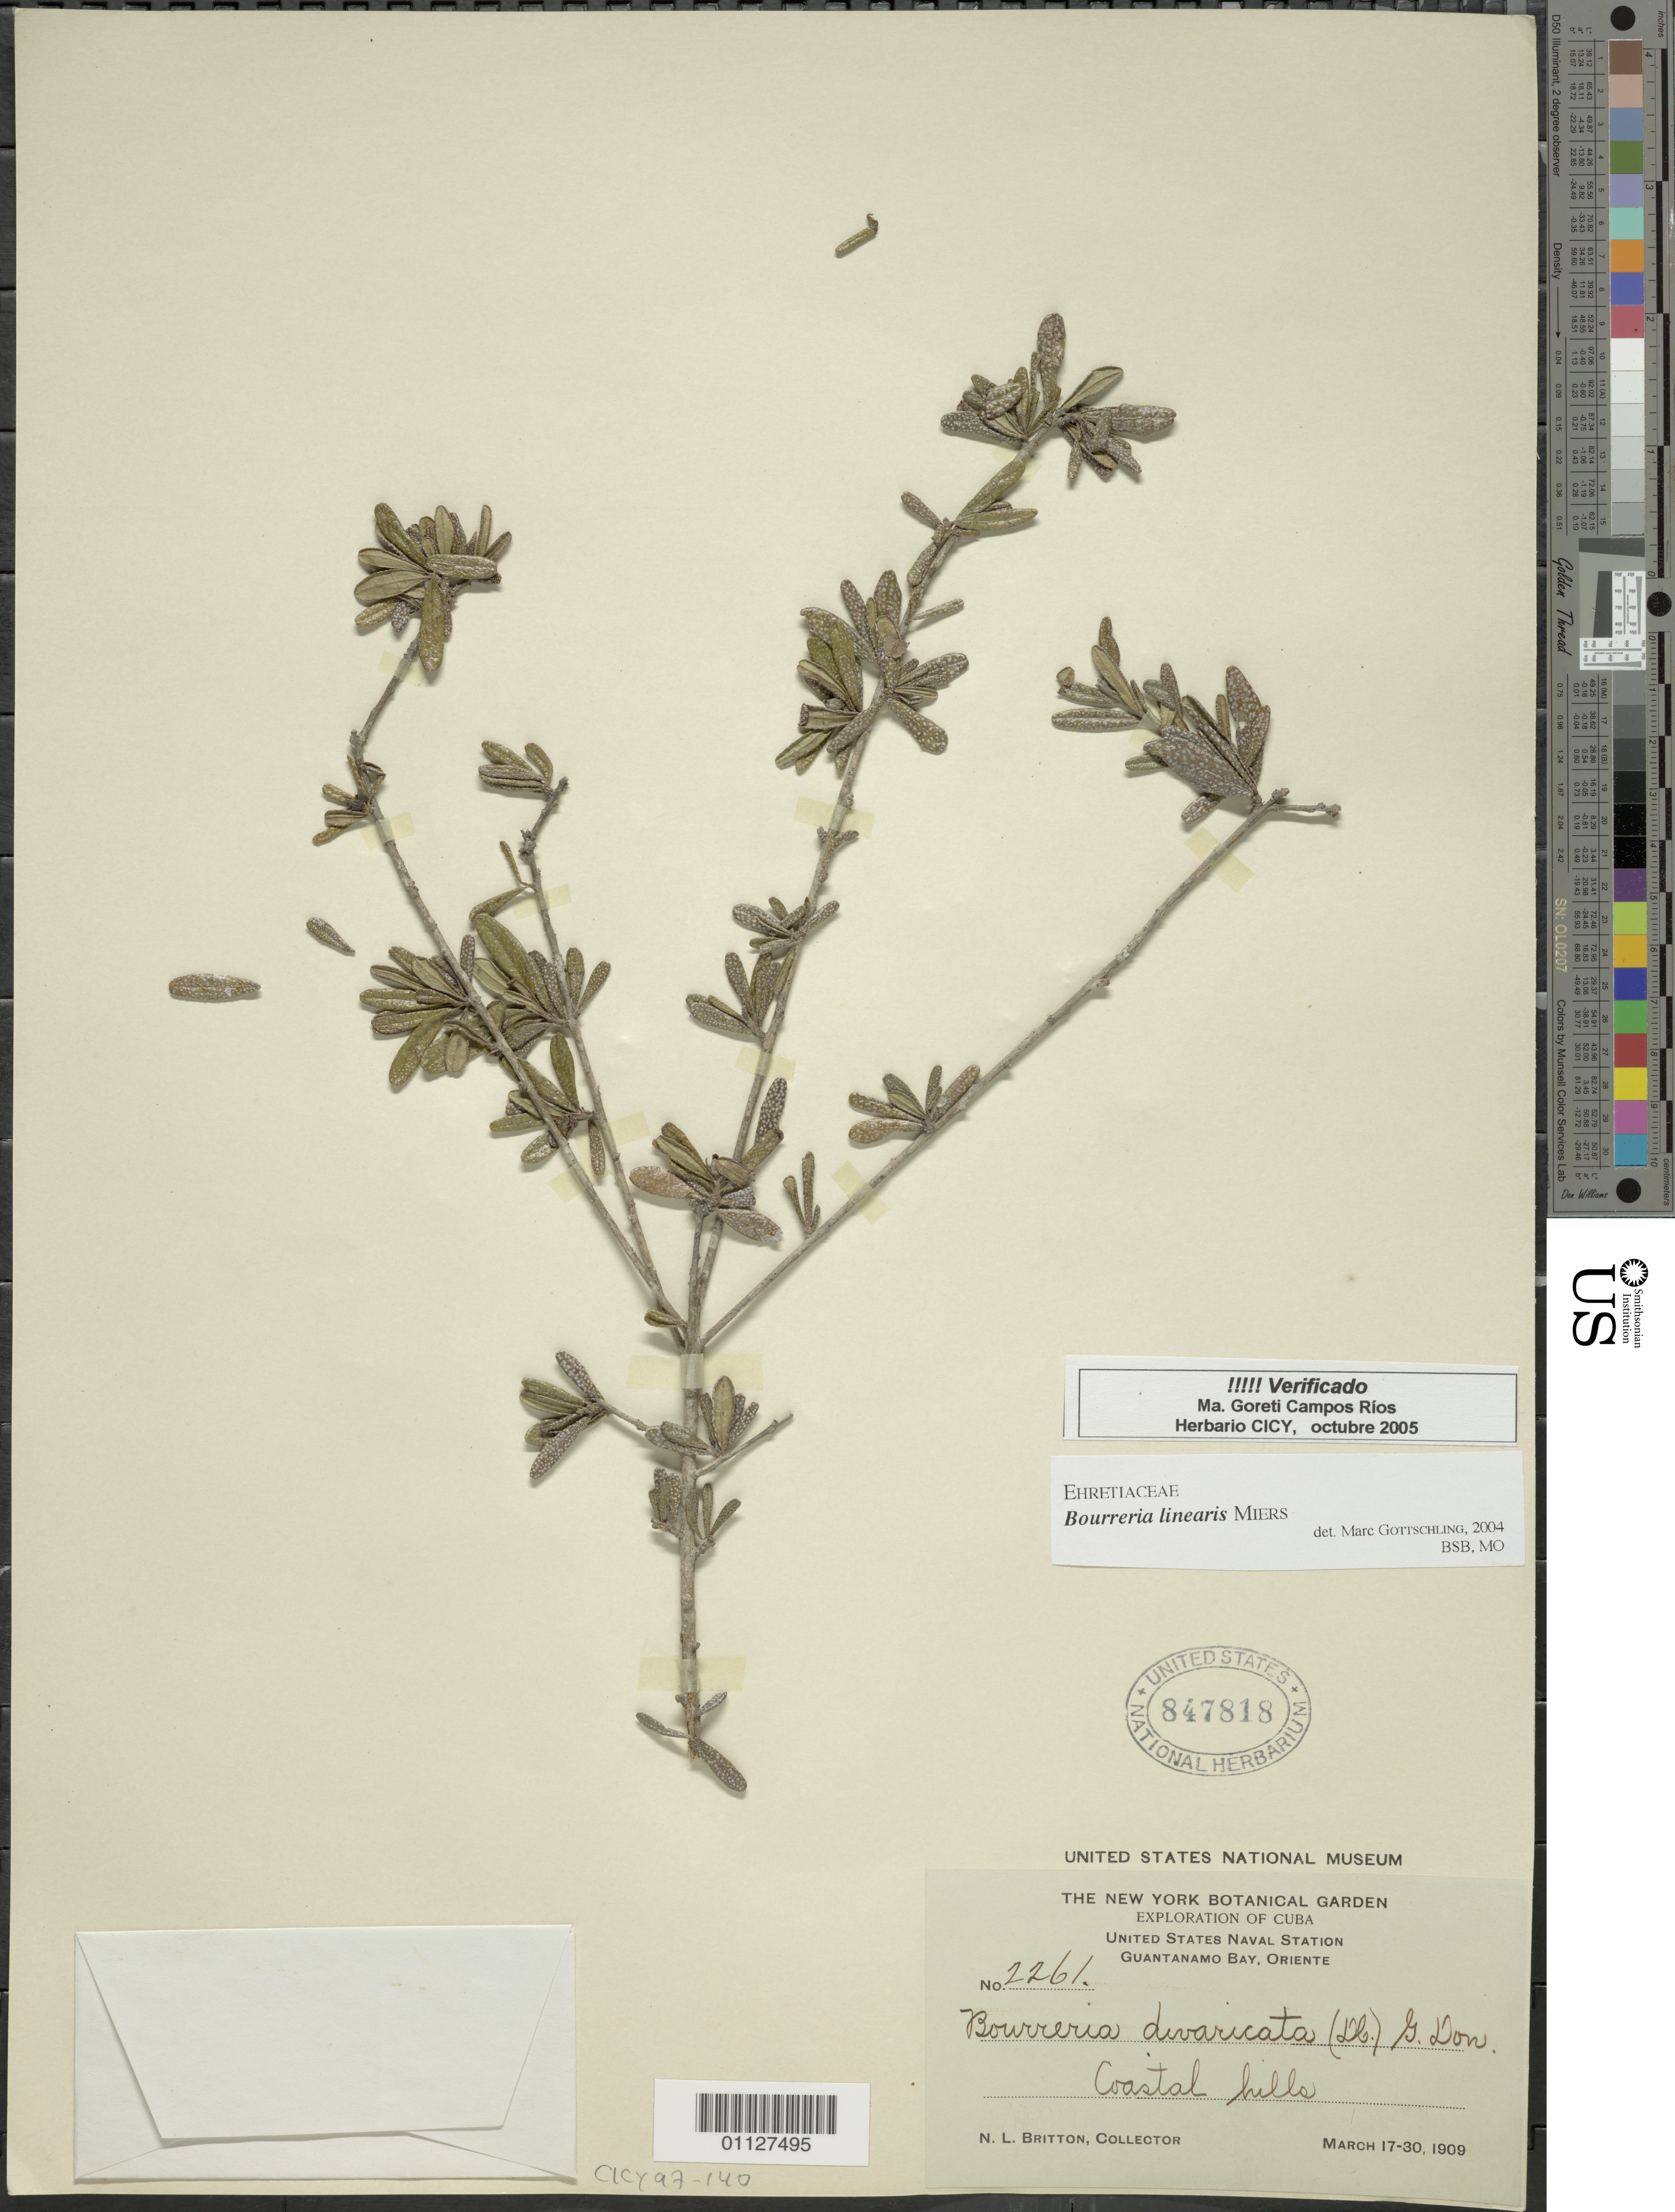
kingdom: Plantae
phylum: Tracheophyta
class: Magnoliopsida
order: Boraginales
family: Ehretiaceae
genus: Bourreria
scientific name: Bourreria linearis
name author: Miers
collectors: N. Britton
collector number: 2261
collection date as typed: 17 Mar 1909 to 30 Mar 1909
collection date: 1909-03-17/1909-03-30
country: Cuba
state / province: Guantánamo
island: Cuba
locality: Guantánamo Bay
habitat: coastal hills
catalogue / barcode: US 847818